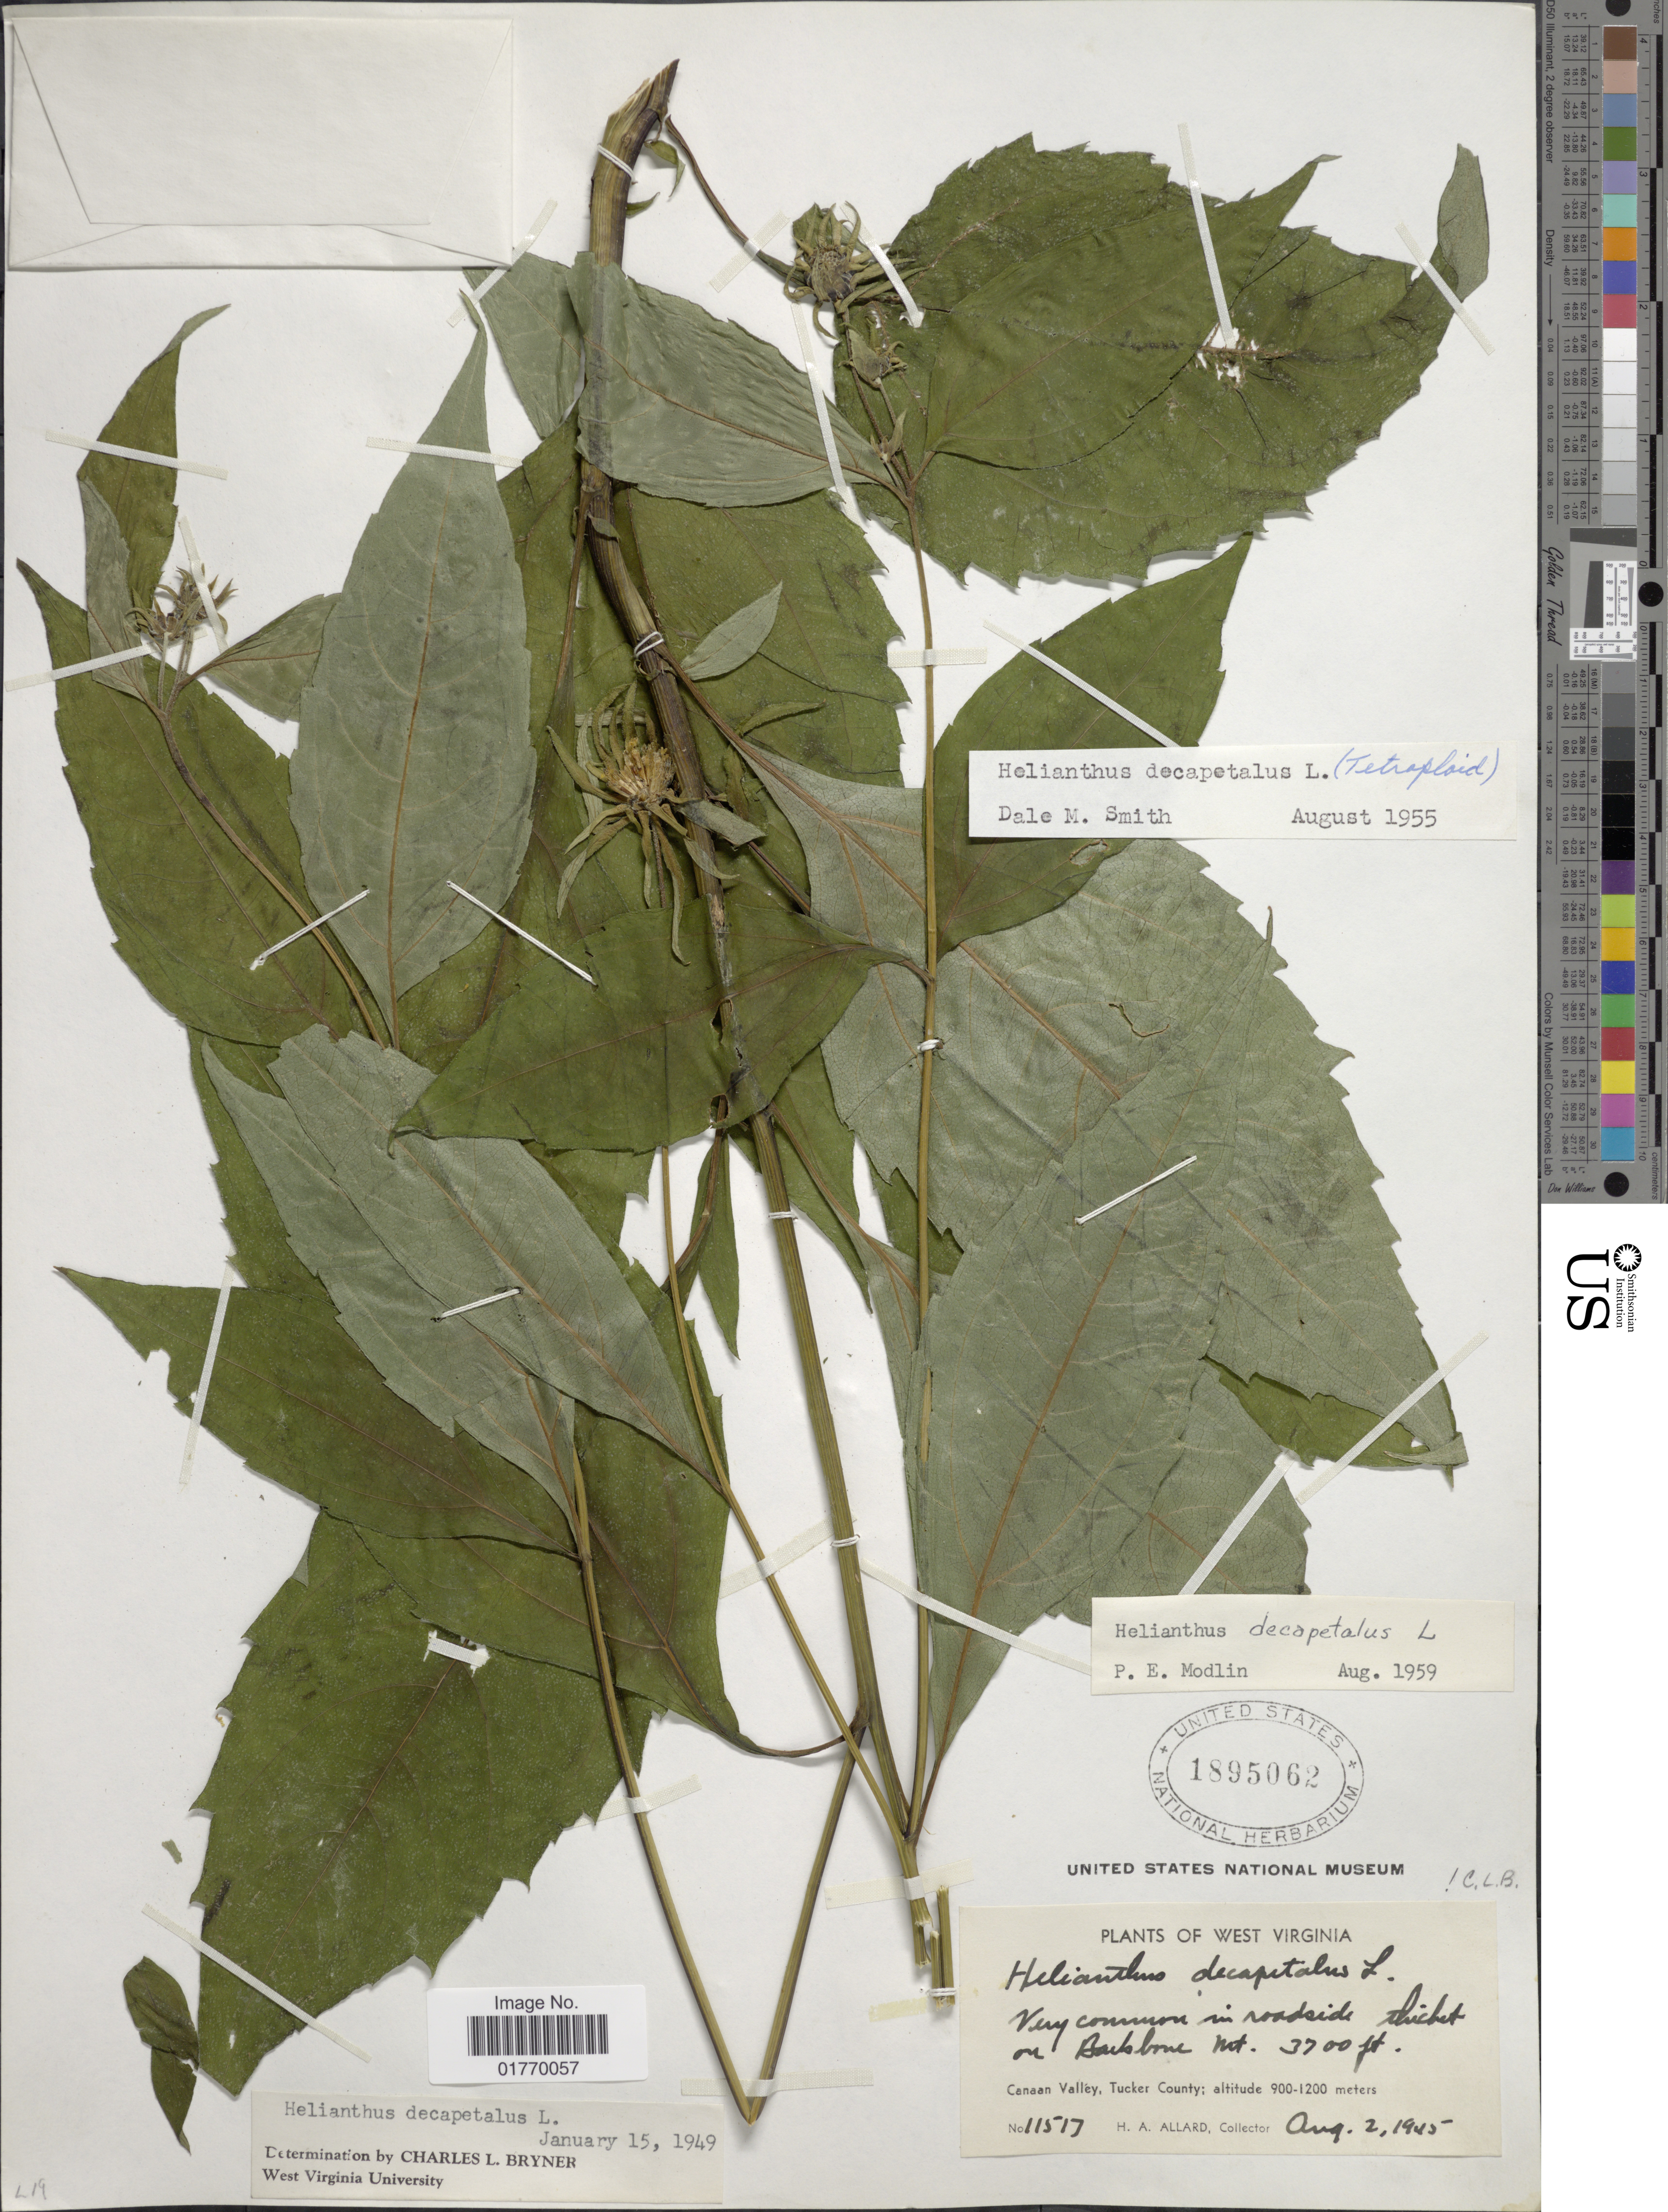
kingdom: Plantae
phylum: Tracheophyta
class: Magnoliopsida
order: Asterales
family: Asteraceae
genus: Helianthus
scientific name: Helianthus decapetalus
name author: L.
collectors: H. A. Allard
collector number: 11517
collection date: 1945-08-02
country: United States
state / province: West Virginia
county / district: Tucker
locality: Backbone Mt., Canaan Valley, Tucker County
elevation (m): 900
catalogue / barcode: US 1895062